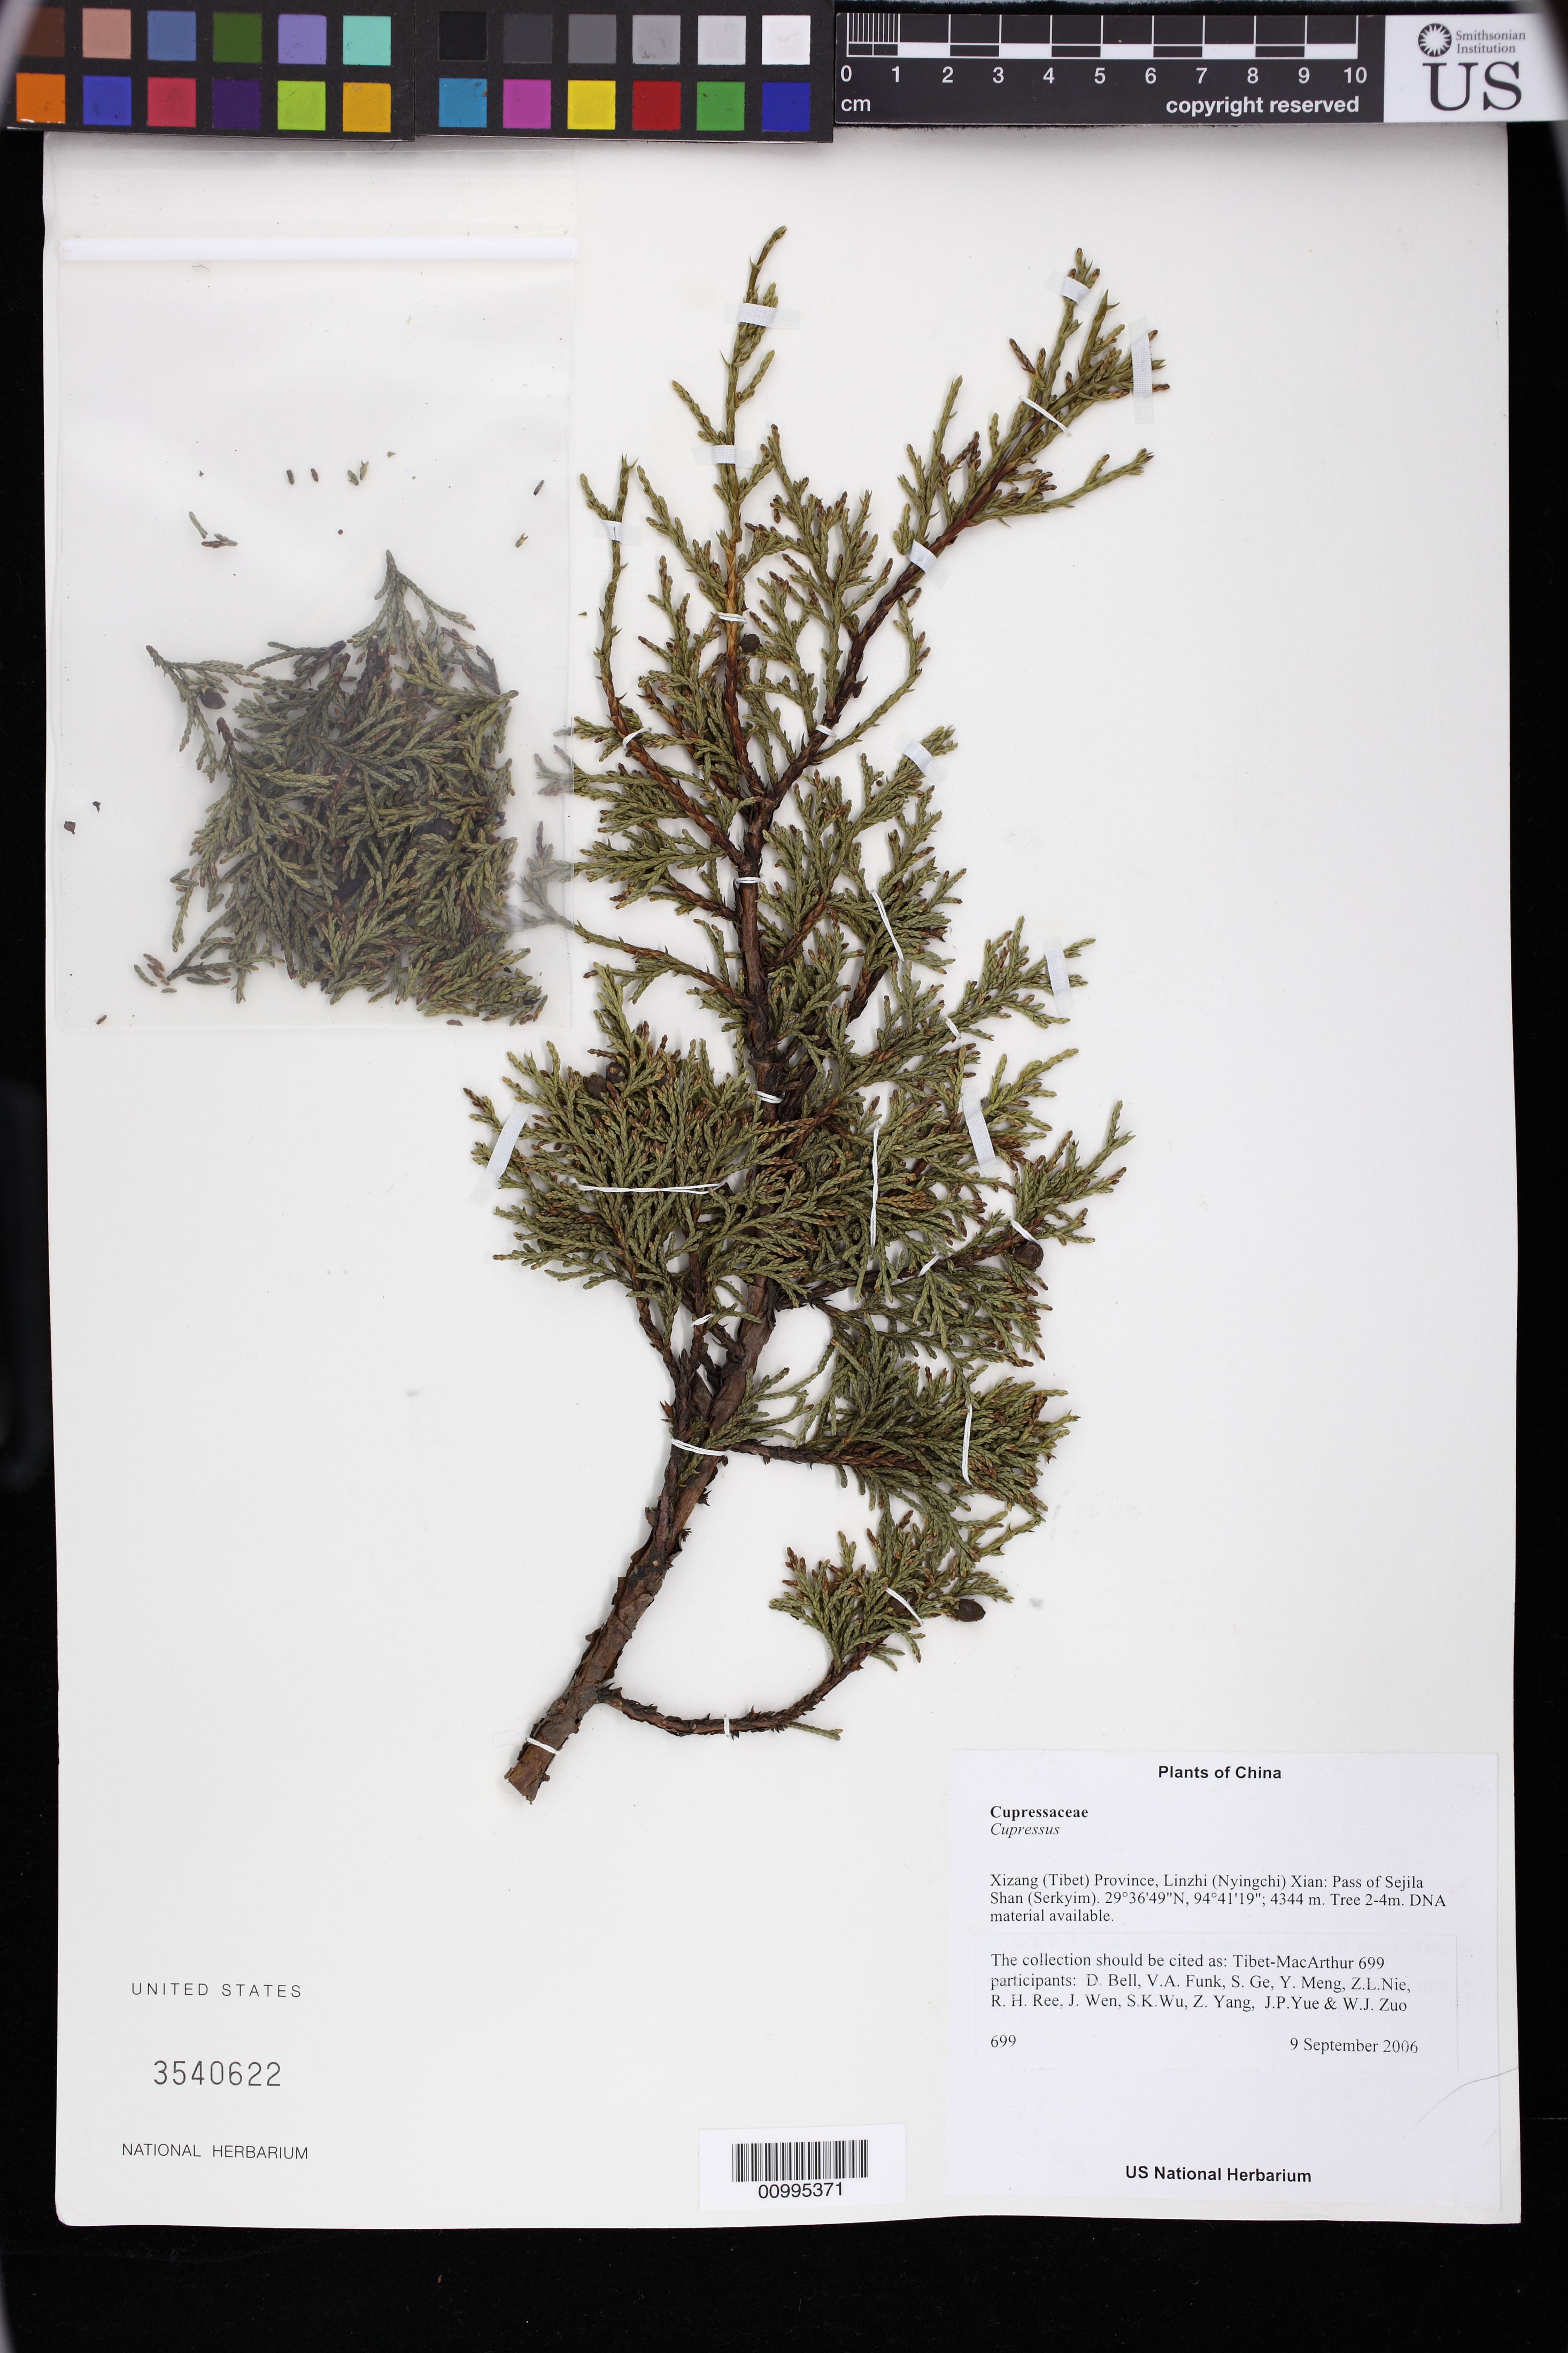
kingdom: Plantae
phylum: Tracheophyta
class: Pinopsida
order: Pinales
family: Cupressaceae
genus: Cupressus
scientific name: Cupressus sp.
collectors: Tibet-MacArthur, D. A. Bell, V. Funk, S. Ge, Y. Meng, Z. Nie, R. Ree, J. Wen, S. K. Wu, Z. Yang, J. Yue & W. Zuo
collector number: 699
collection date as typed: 09 Sep 2006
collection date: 2006-09-09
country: China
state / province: Xizang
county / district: Linzhi (Nyingchi) Xian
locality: W slope of Sejila Shan (Serkyim).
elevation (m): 4344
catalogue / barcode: US 3540622